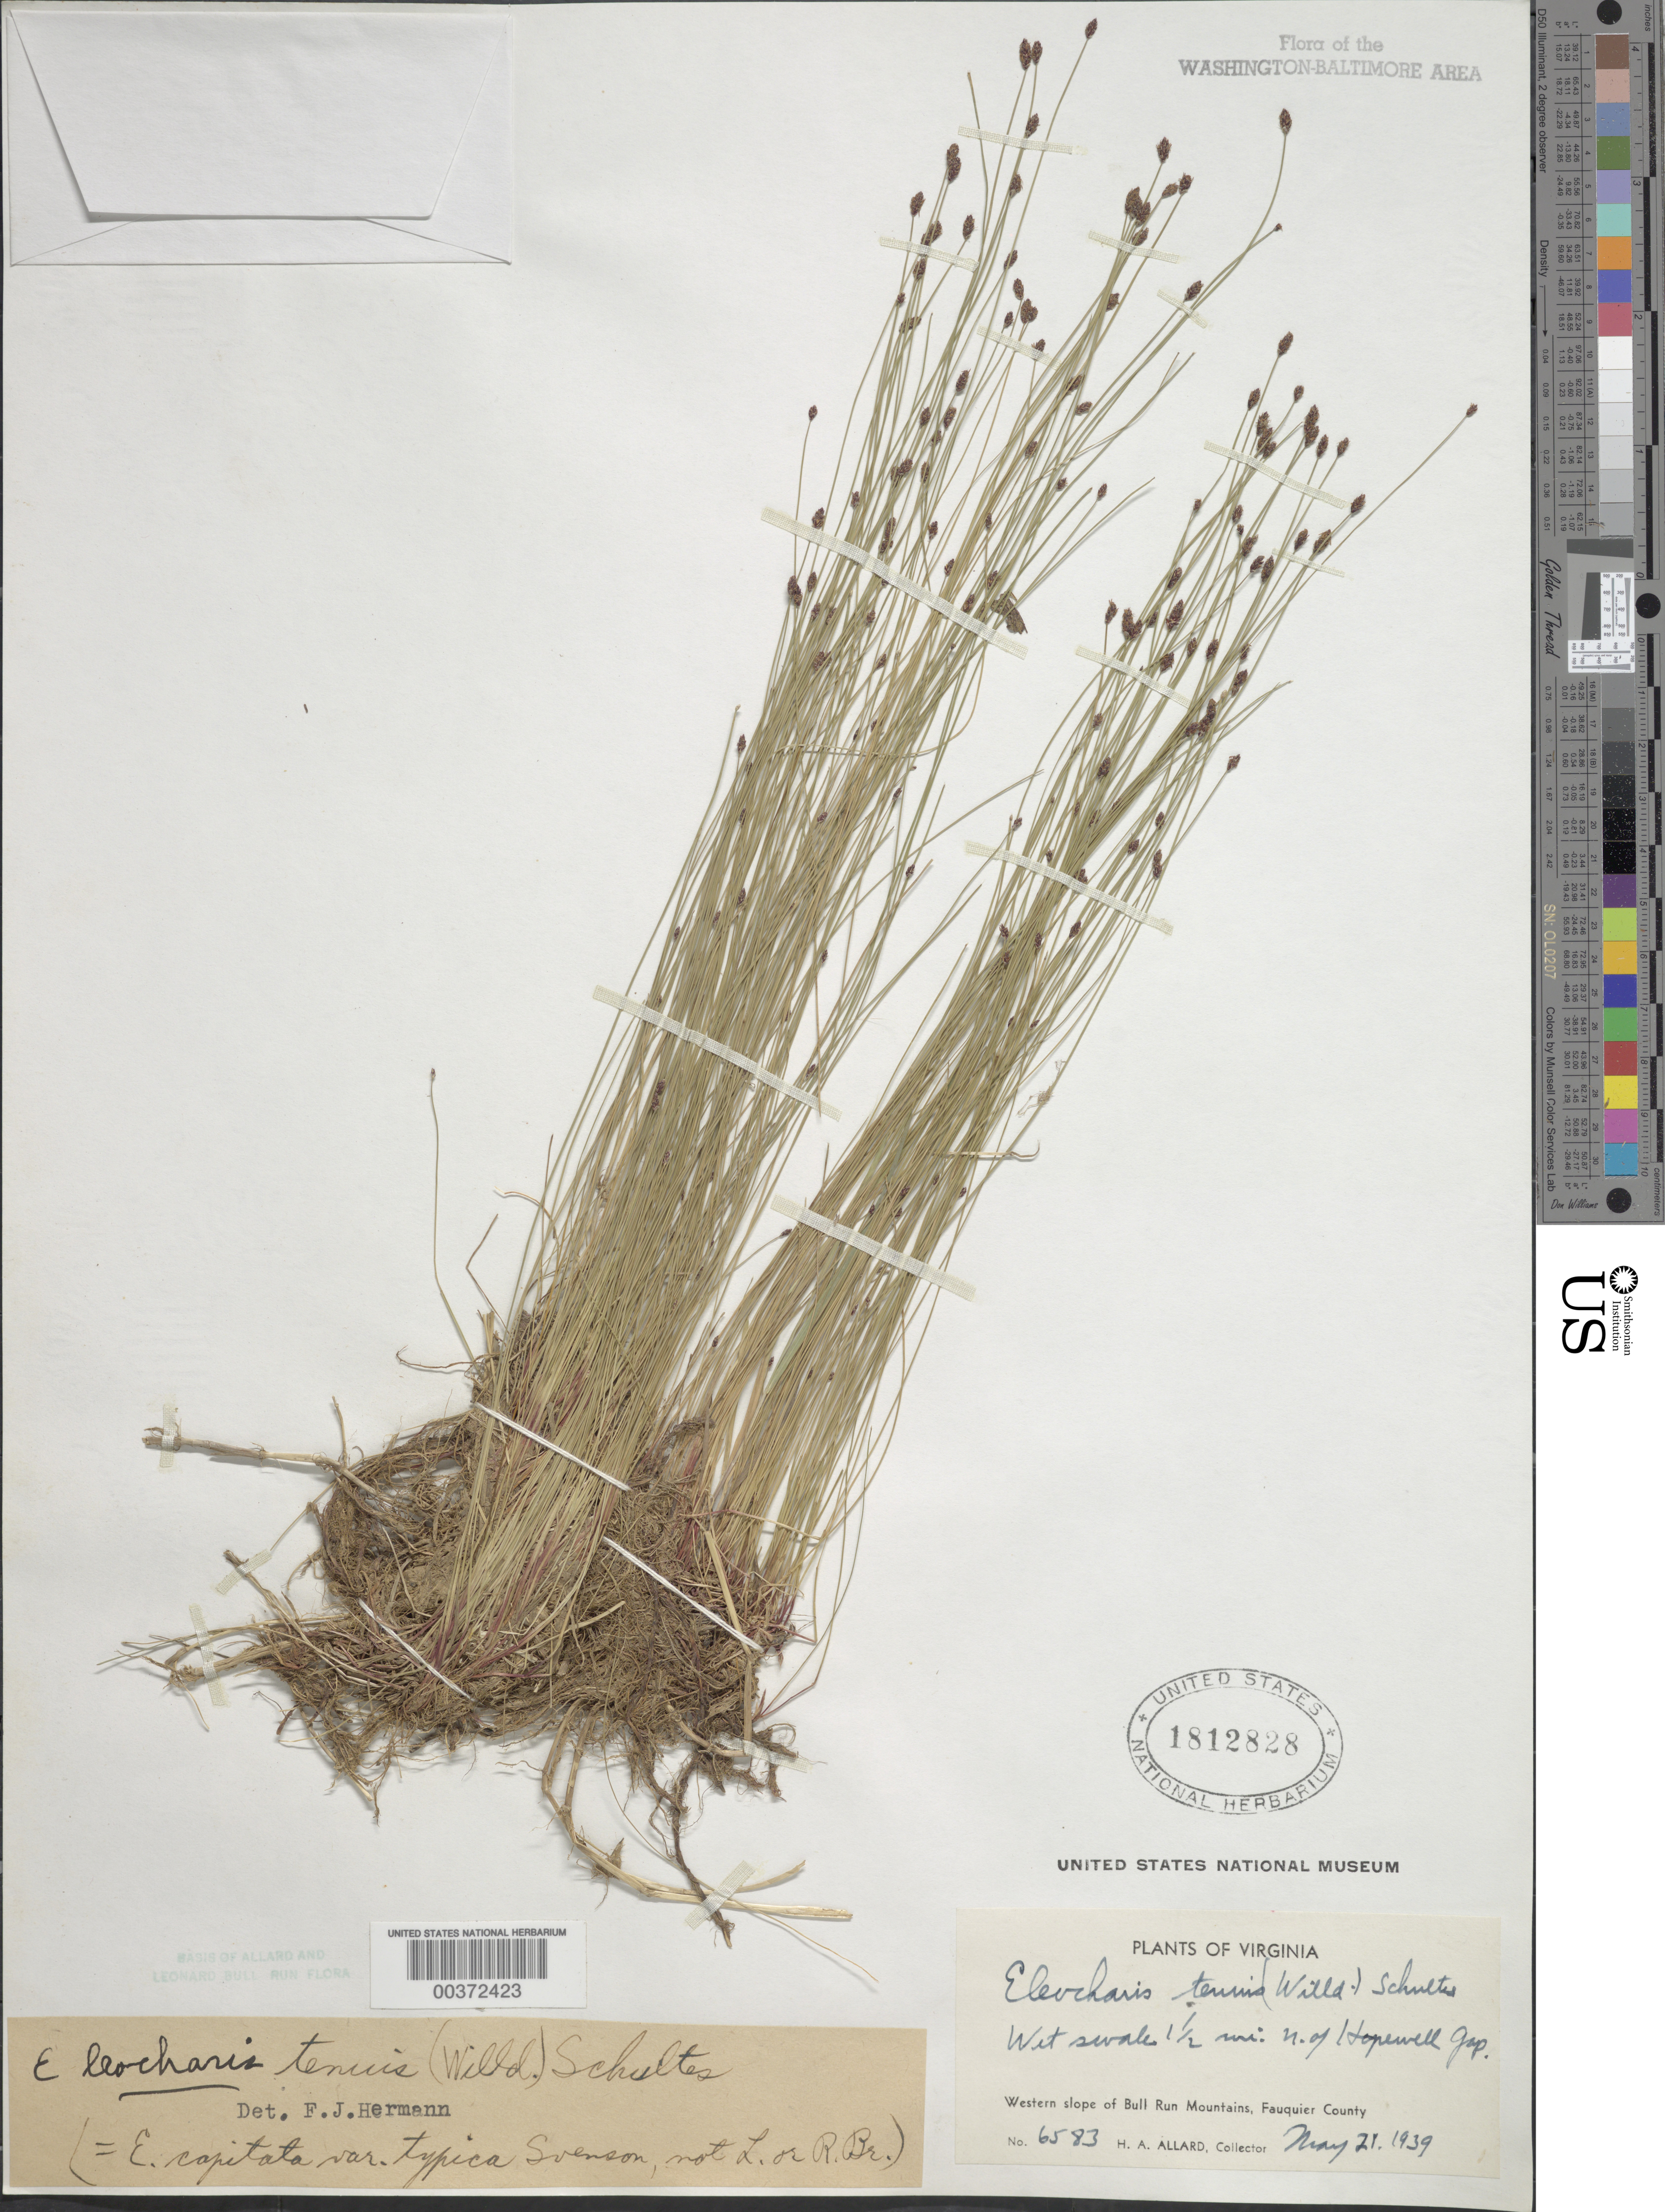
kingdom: Plantae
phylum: Tracheophyta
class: Liliopsida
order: Poales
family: Cyperaceae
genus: Eleocharis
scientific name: Eleocharis tenuis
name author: (Willd.) Schult.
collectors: H. A. Allard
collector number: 6583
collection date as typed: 21 May 1939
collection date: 1939-05-21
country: United States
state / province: Virginia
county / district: Fauquier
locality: North of Hopewell Gap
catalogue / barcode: US 1812828